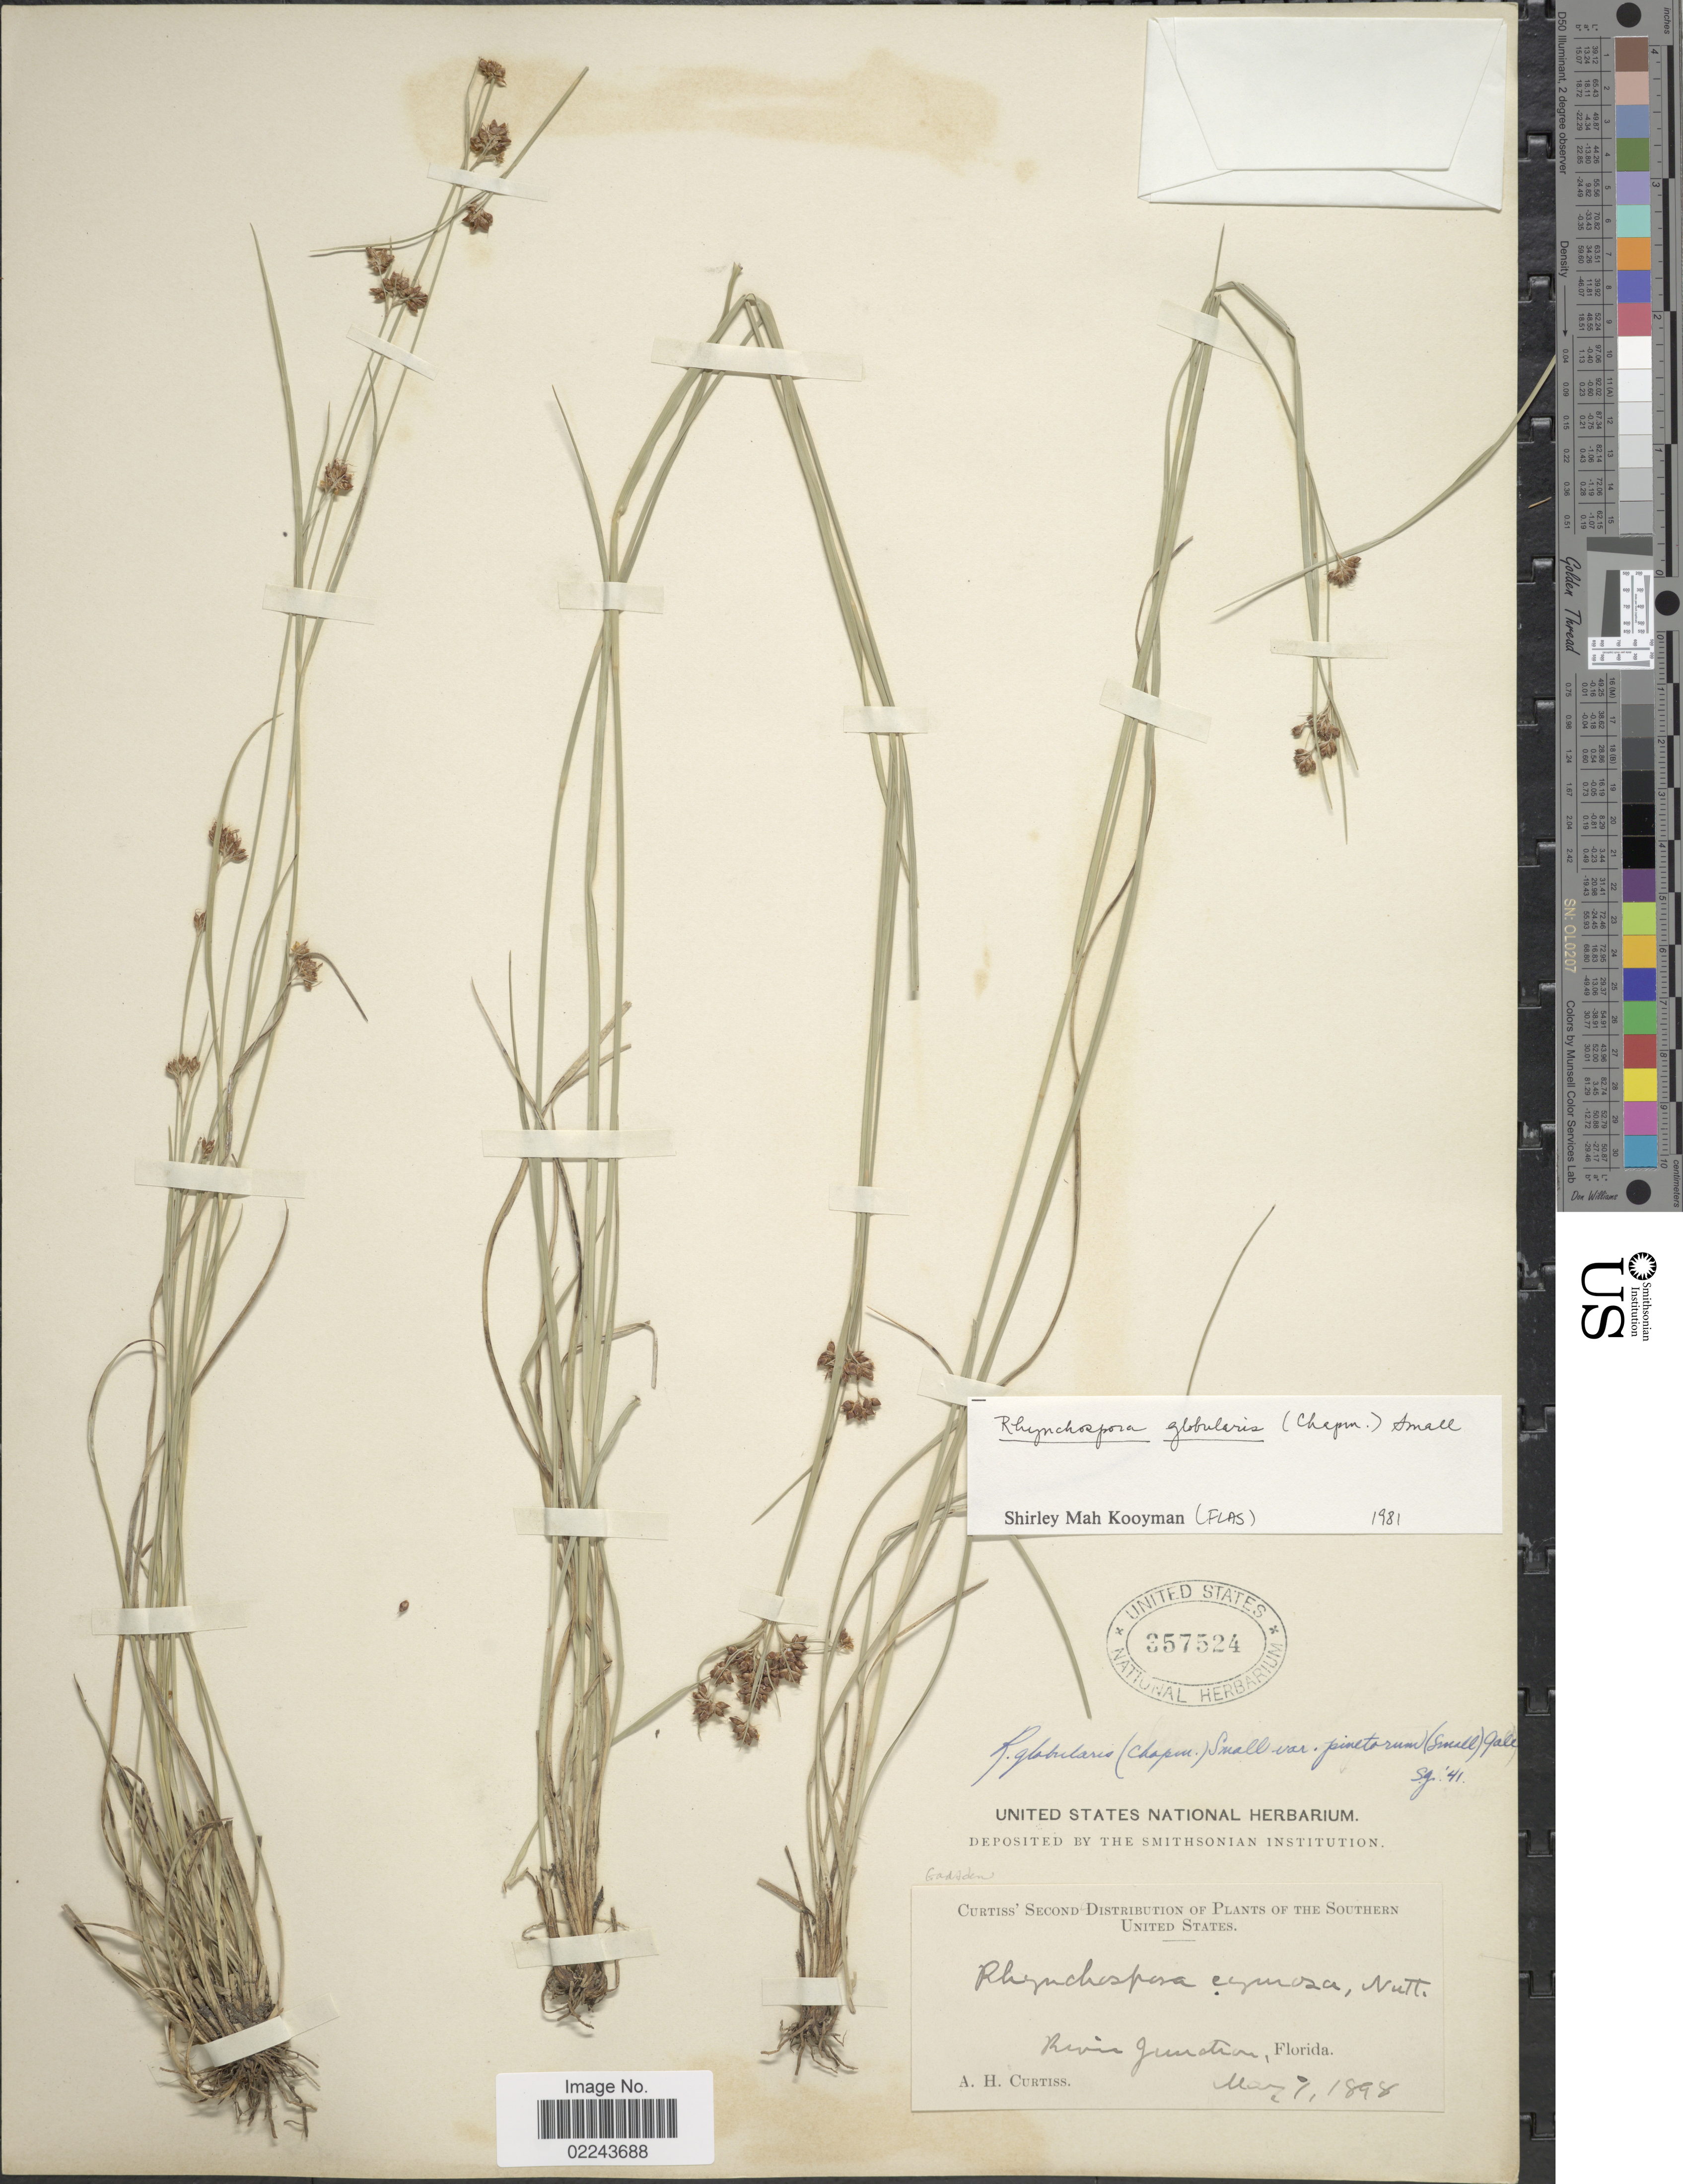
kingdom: Plantae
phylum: Tracheophyta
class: Liliopsida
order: Poales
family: Cyperaceae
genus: Rhynchospora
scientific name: Rhynchospora globularis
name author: (Chapm.) Small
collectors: A. H. Curtiss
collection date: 1898-05-07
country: United States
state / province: Florida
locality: Southern United States, River Junction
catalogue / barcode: US 357524